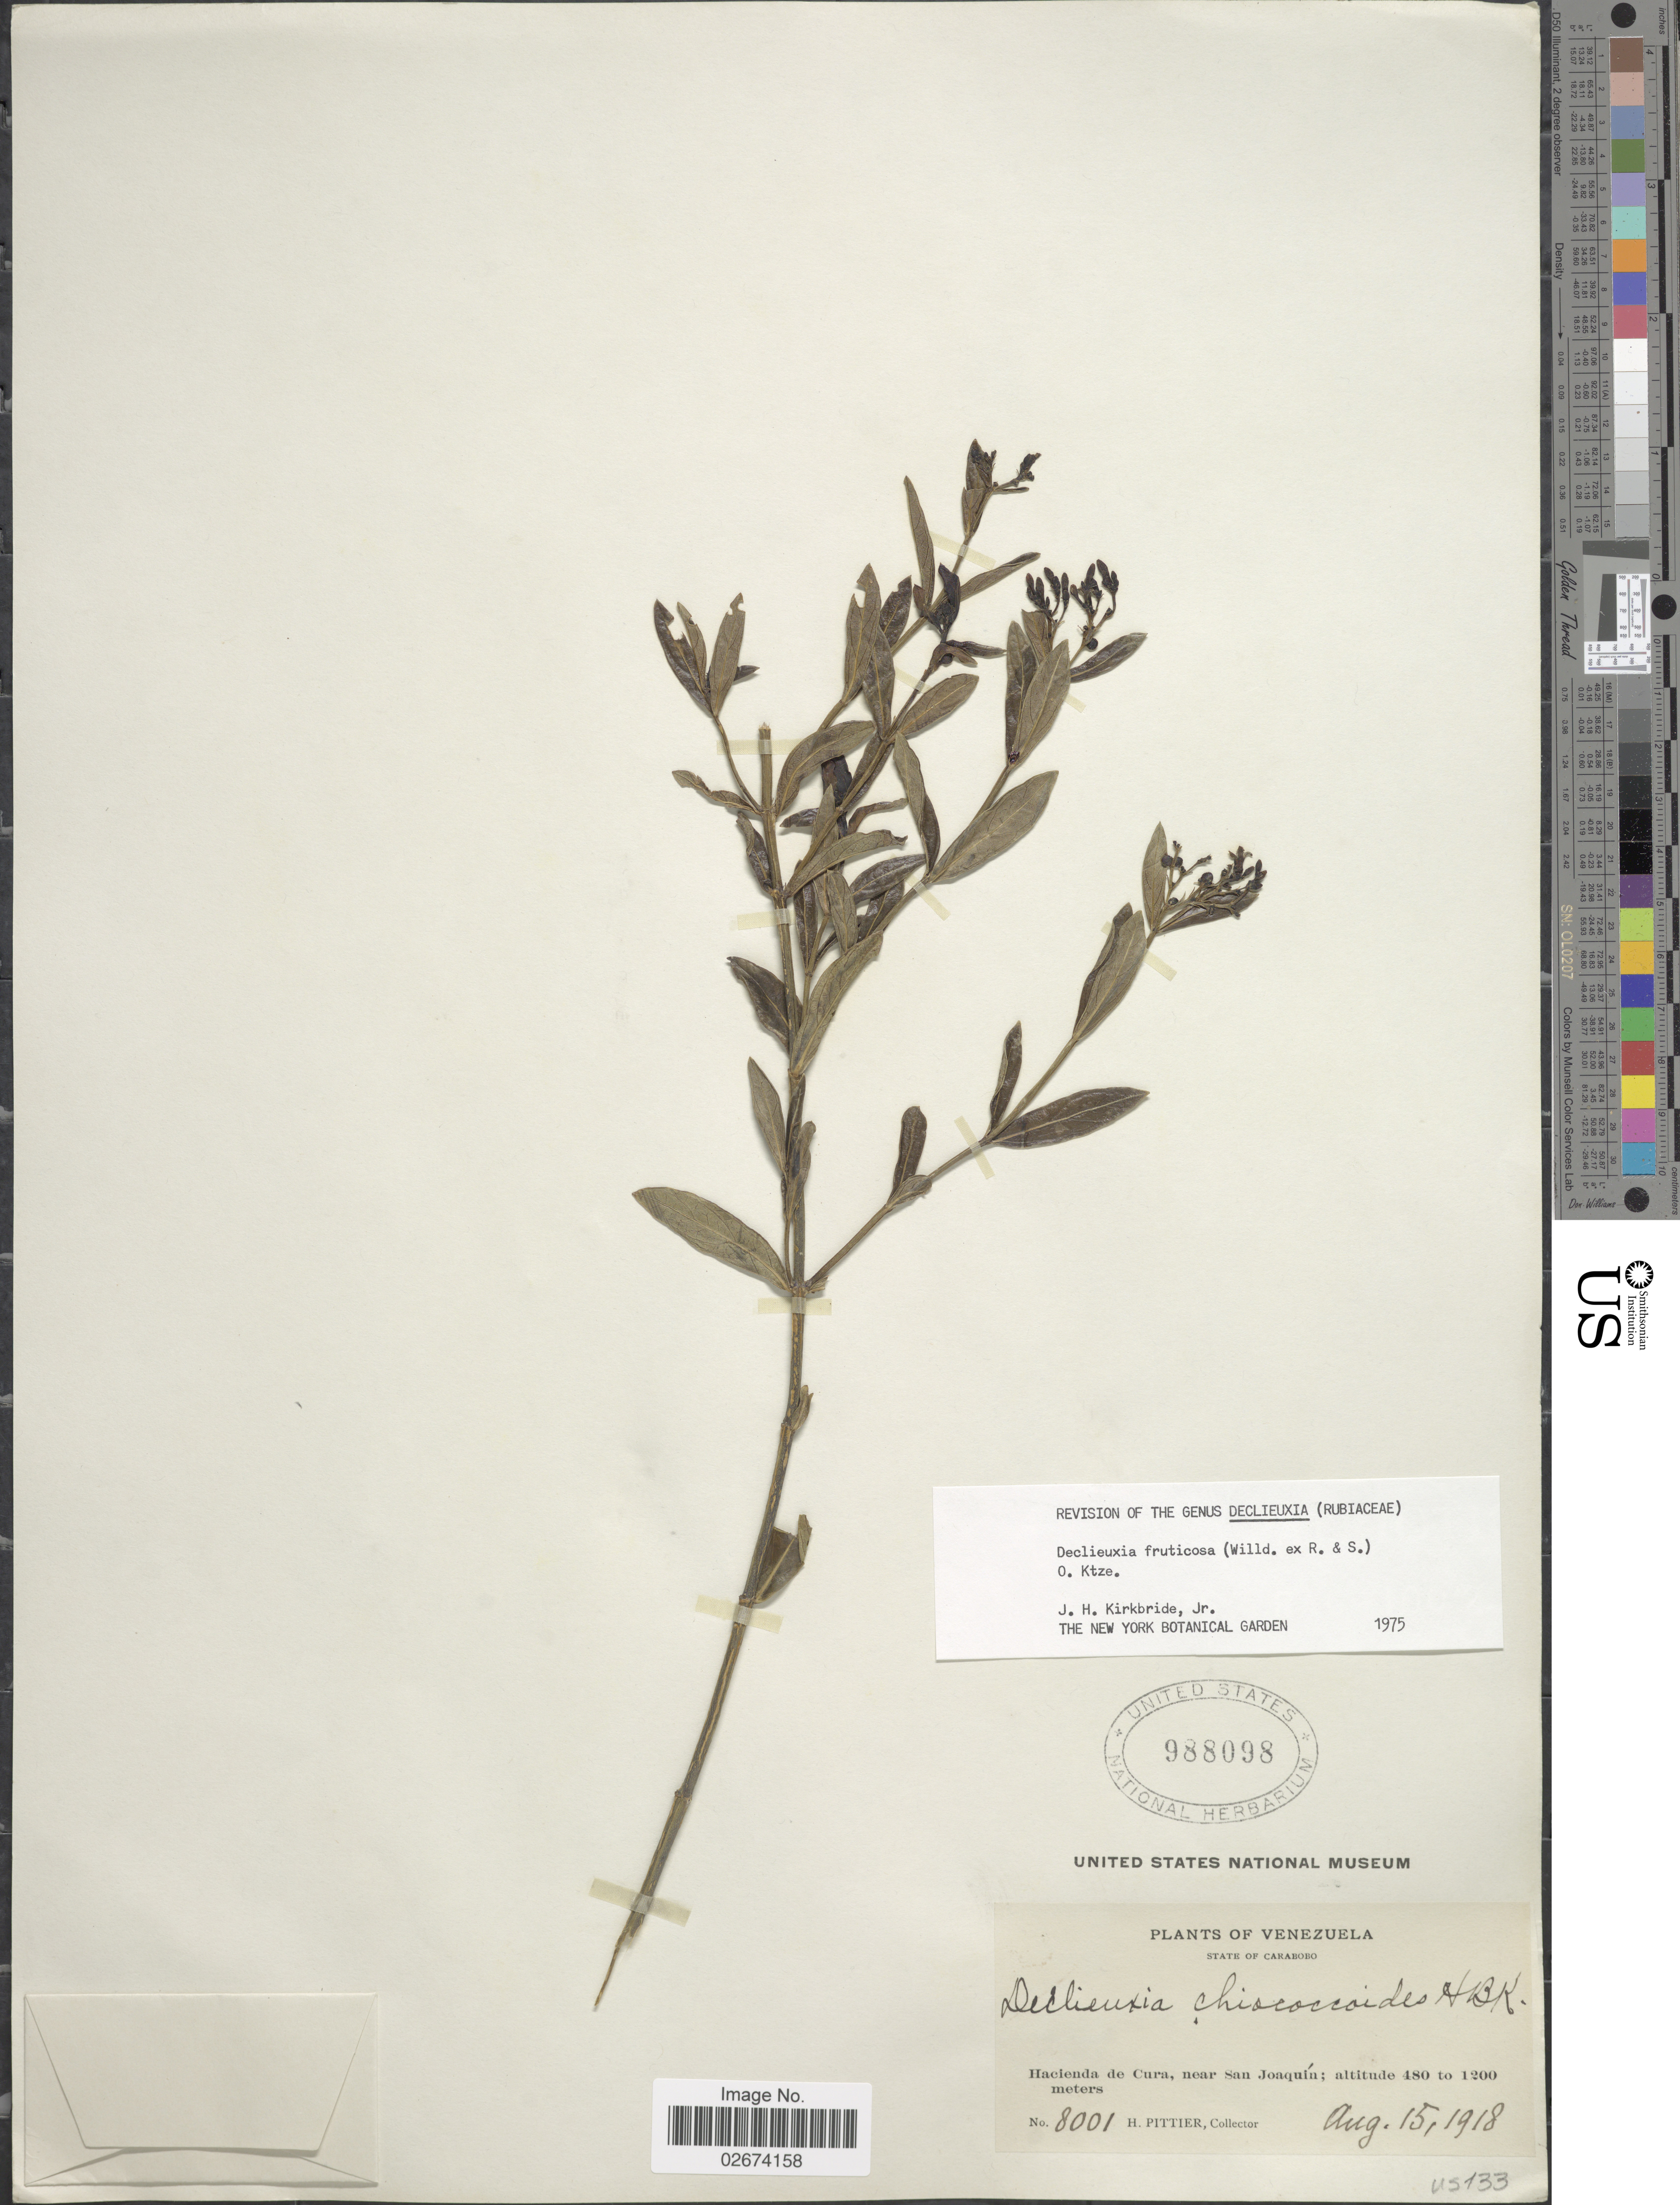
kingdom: Plantae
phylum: Tracheophyta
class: Magnoliopsida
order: Gentianales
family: Rubiaceae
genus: Declieuxia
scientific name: Declieuxia fruticosa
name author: (Willd. ex Roem. & Schult.) Kuntze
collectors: H. F. Pittier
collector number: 8001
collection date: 1918-08-15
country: Venezuela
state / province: Carabobo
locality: Hacienda de Cura, near San Joaquín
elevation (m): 480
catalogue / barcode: US 988098